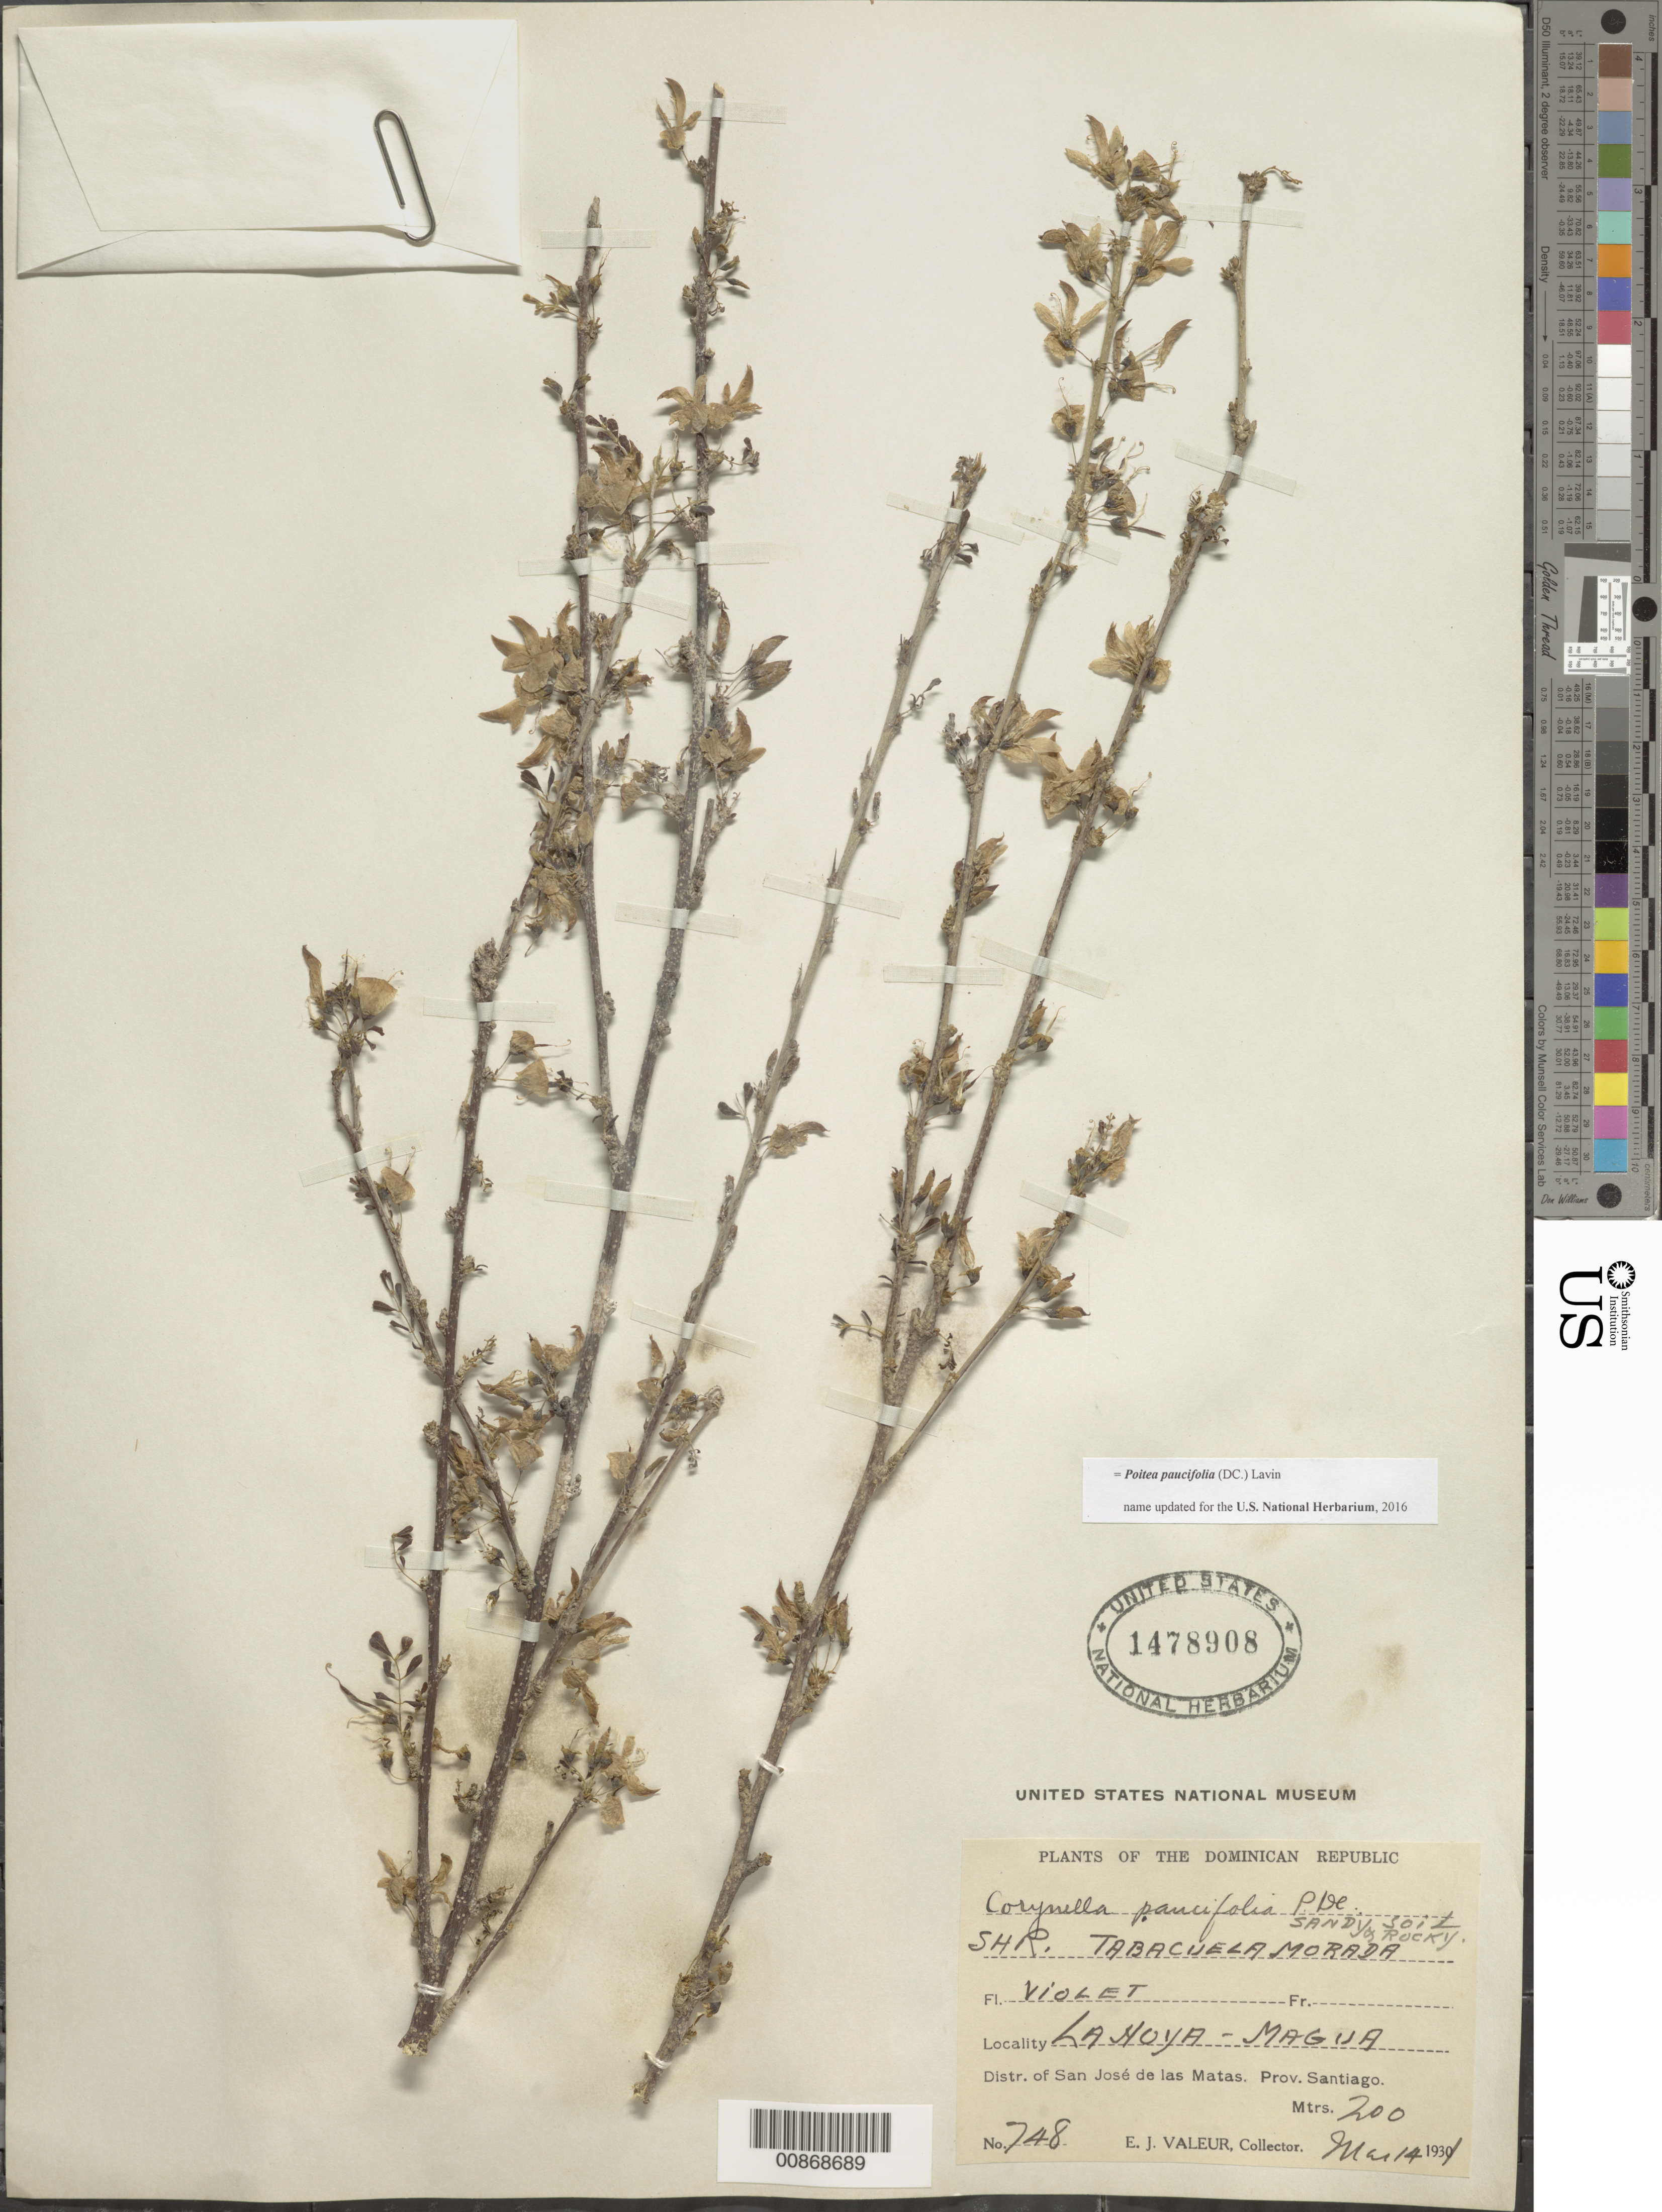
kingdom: Plantae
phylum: Tracheophyta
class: Magnoliopsida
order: Fabales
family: Fabaceae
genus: Poitea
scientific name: Poitea paucifolia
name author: (DC.) Lavin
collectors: E. Valeur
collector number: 748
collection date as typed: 14 Mar 1931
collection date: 1931-03-14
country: Dominican Republic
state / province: Santiago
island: Hispaniola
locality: La Hoya - Magua. Distr. of San José de las Matas.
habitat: Sandy soil or rocky.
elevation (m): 200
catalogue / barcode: US 1478908